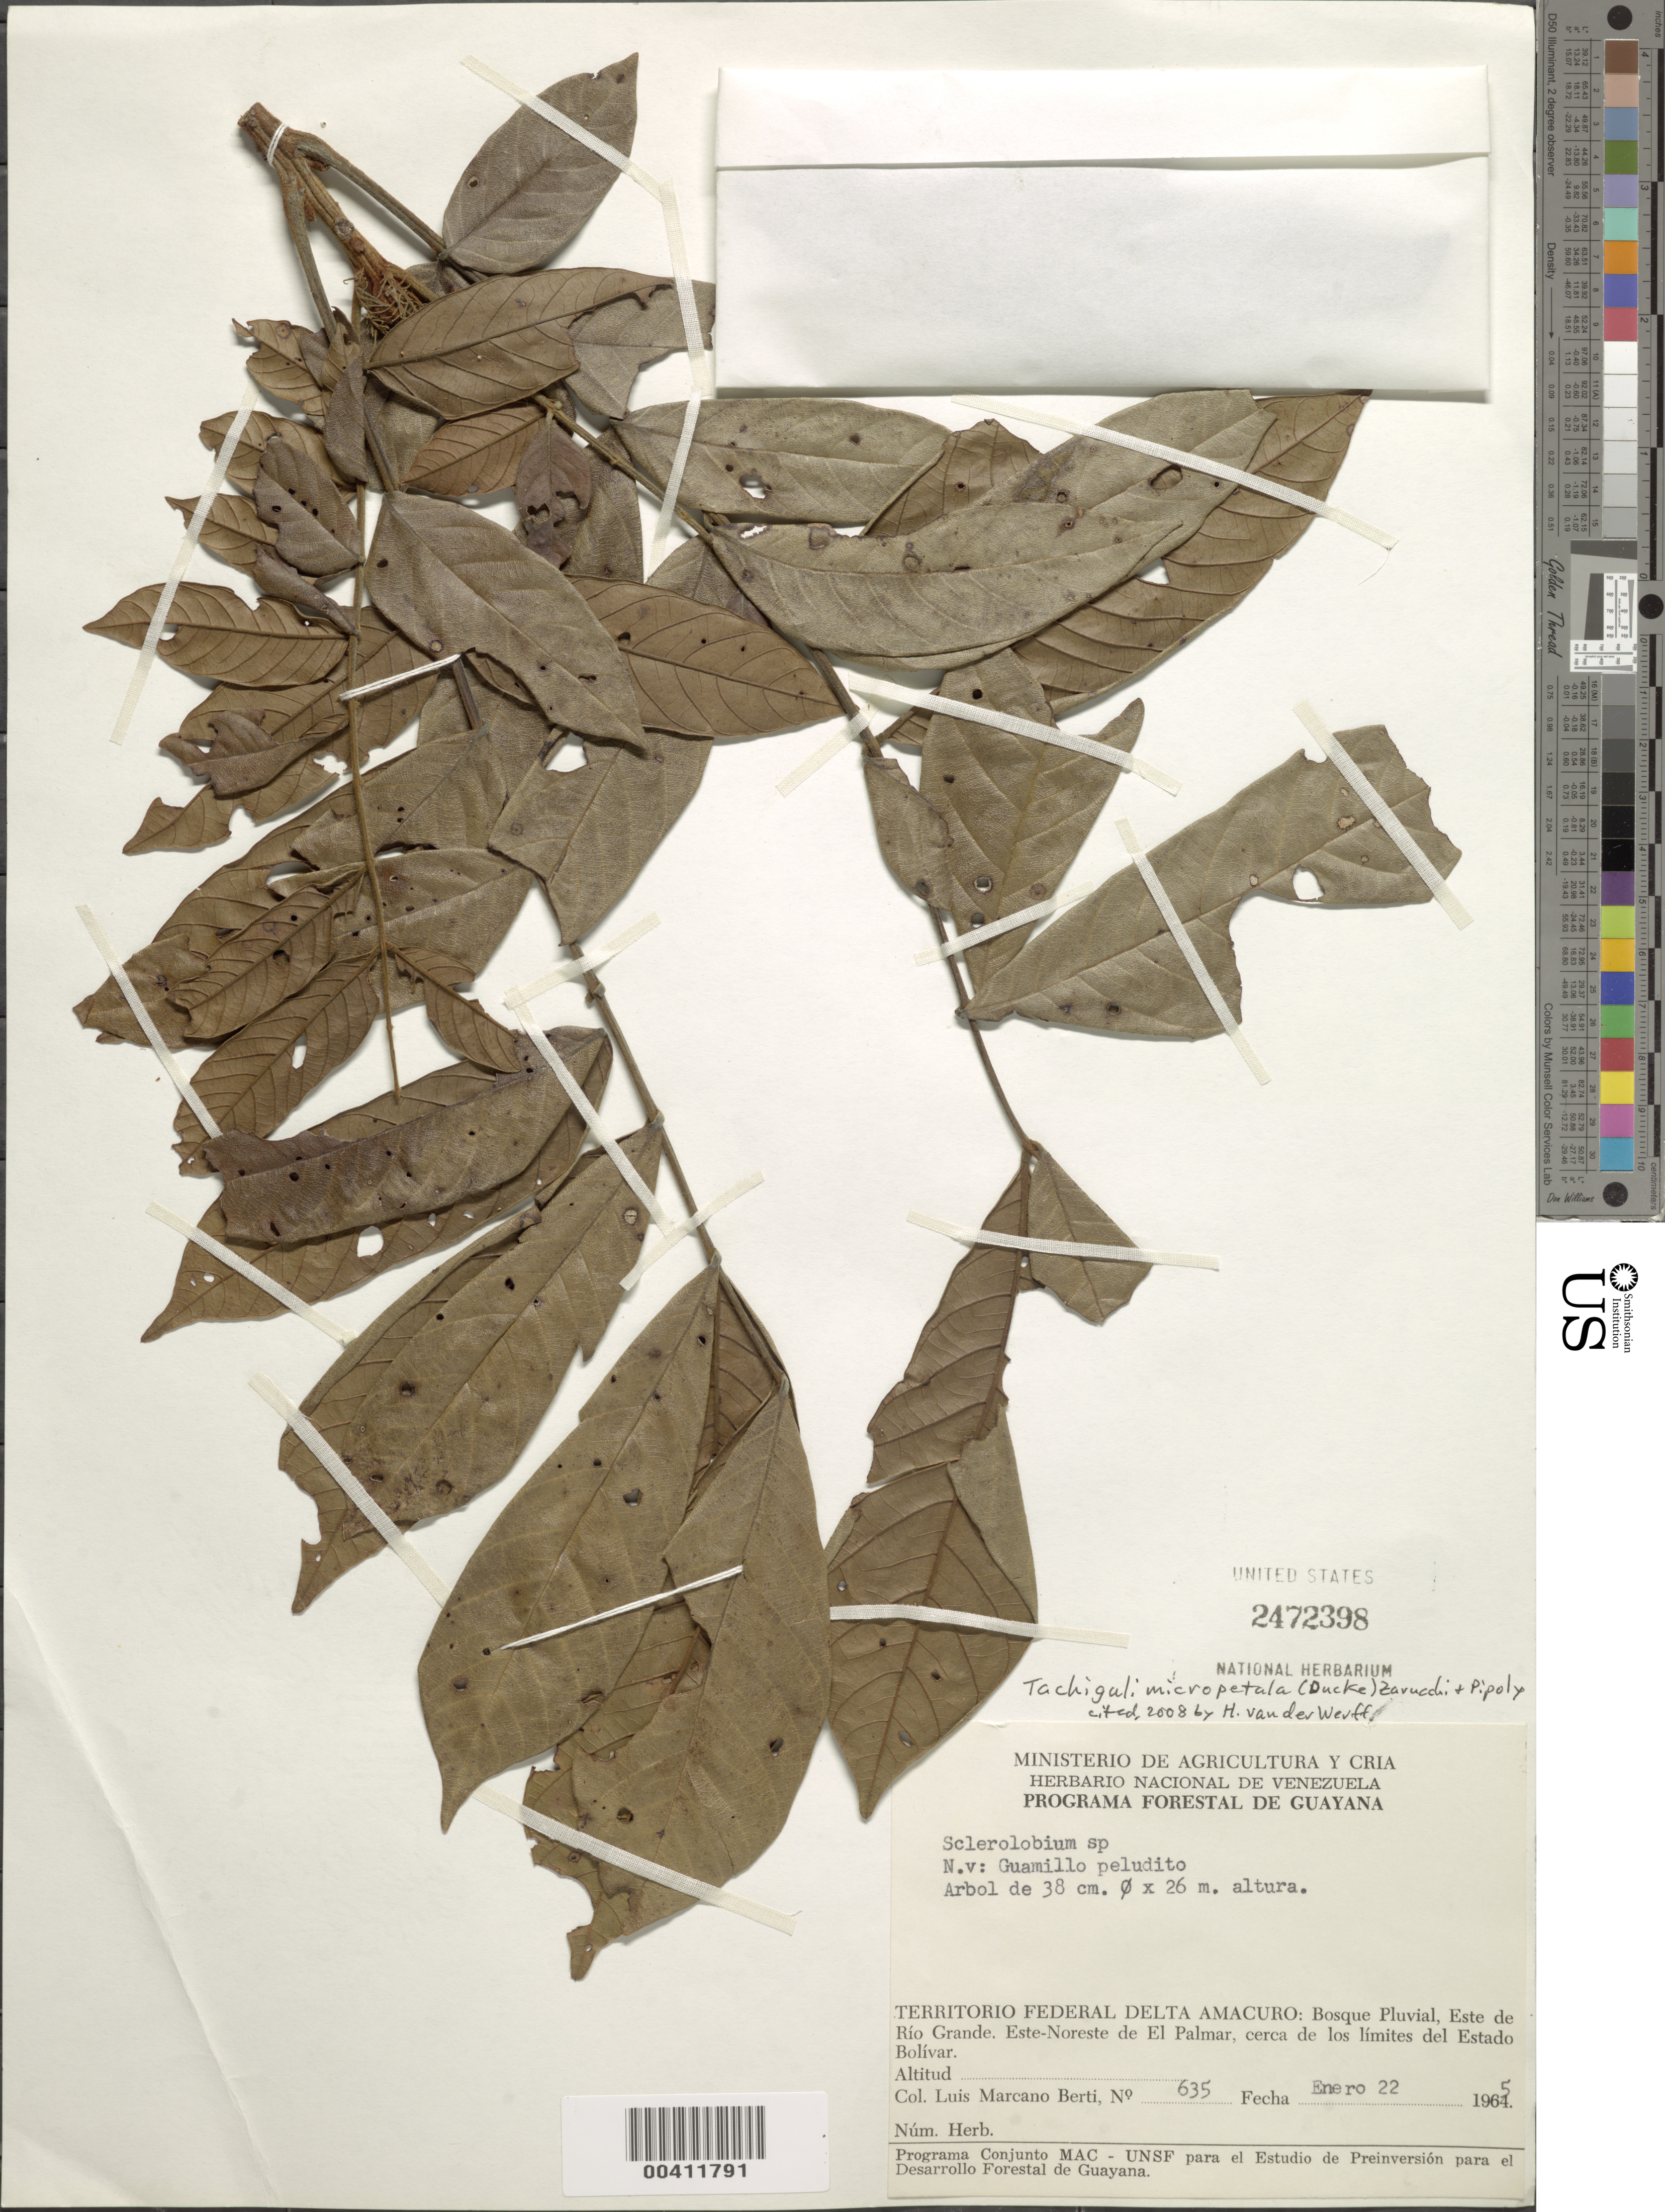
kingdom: Plantae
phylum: Tracheophyta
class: Magnoliopsida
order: Fabales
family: Fabaceae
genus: Tachigali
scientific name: Tachigali micropetala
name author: (Ducke) Zarucchi & Pipoly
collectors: L. Marcano-Berti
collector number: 635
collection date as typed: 22 Jan 1965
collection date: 1965-01-22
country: Venezuela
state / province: Delta Amacuro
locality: E de rio grande, ene de el palmar, cerca de los limites del estado bolivar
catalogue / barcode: US 2472398